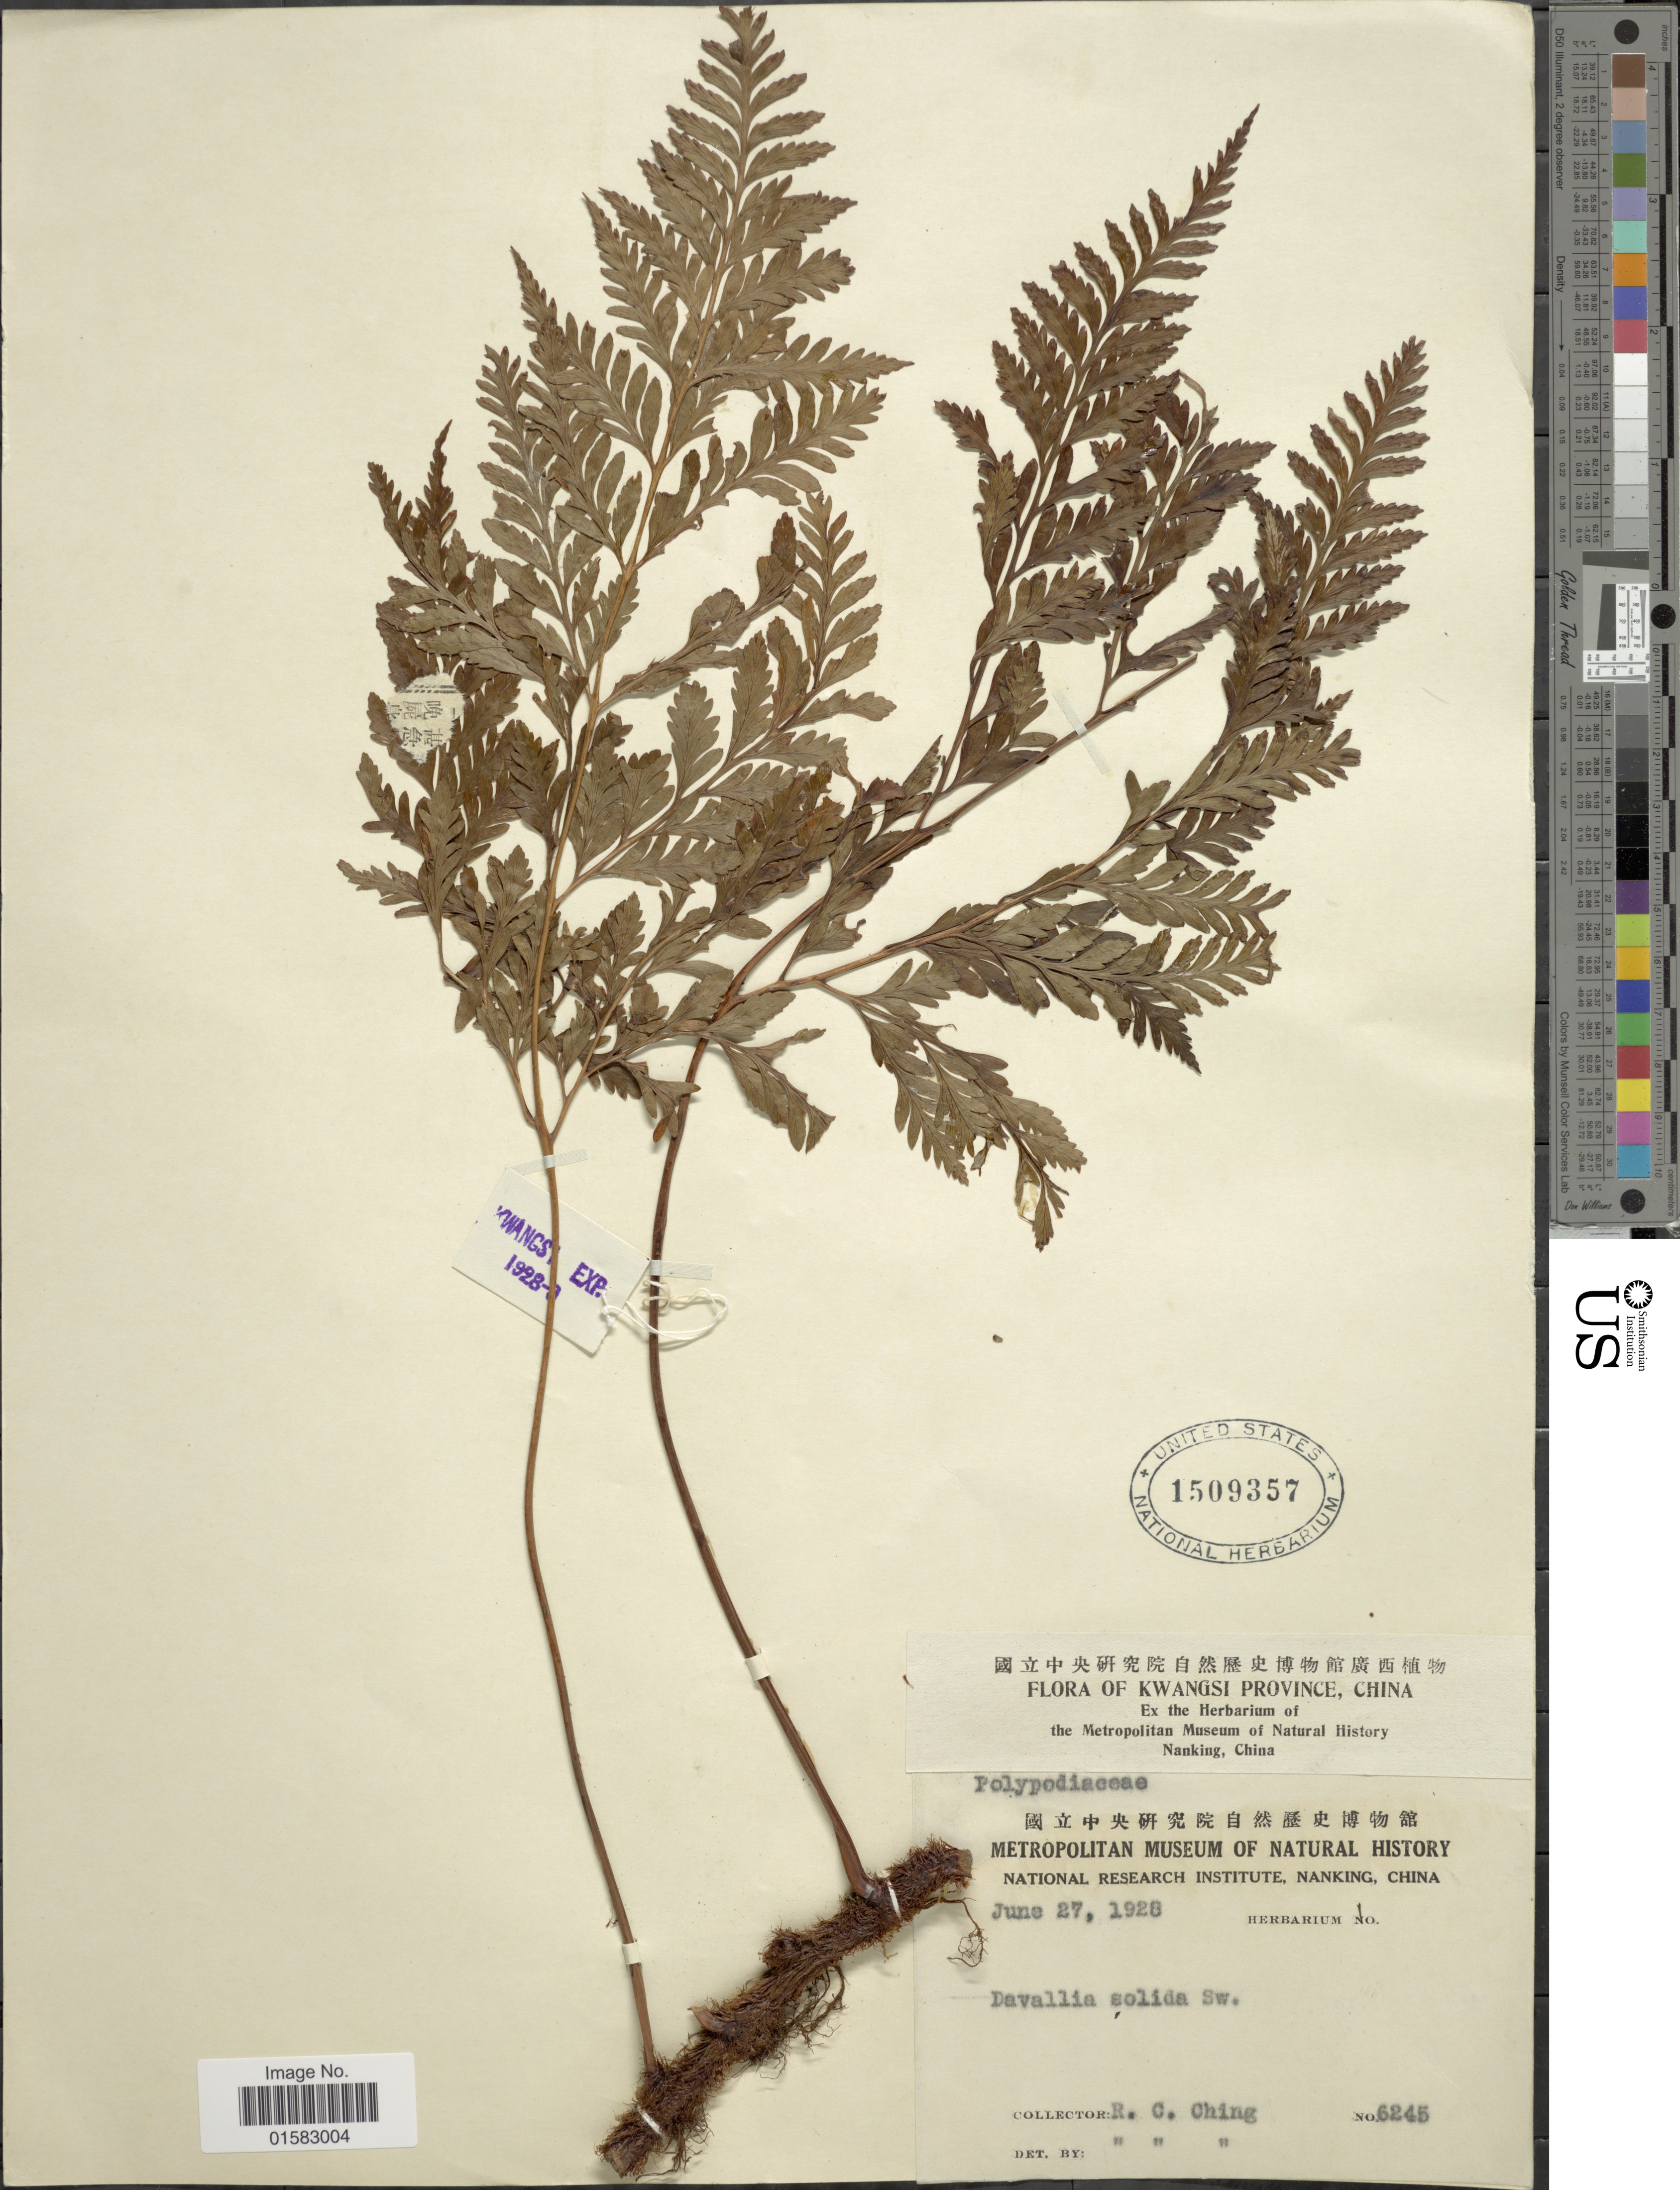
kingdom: Plantae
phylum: Tracheophyta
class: Polypodiopsida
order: Polypodiales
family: Davalliaceae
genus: Davallia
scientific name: Davallia solida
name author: (G. Forst.) Sw.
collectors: R. C. Ching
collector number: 6245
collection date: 1928-06-27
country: China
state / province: Guangxi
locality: Kwangsi Province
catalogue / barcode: US 1509357